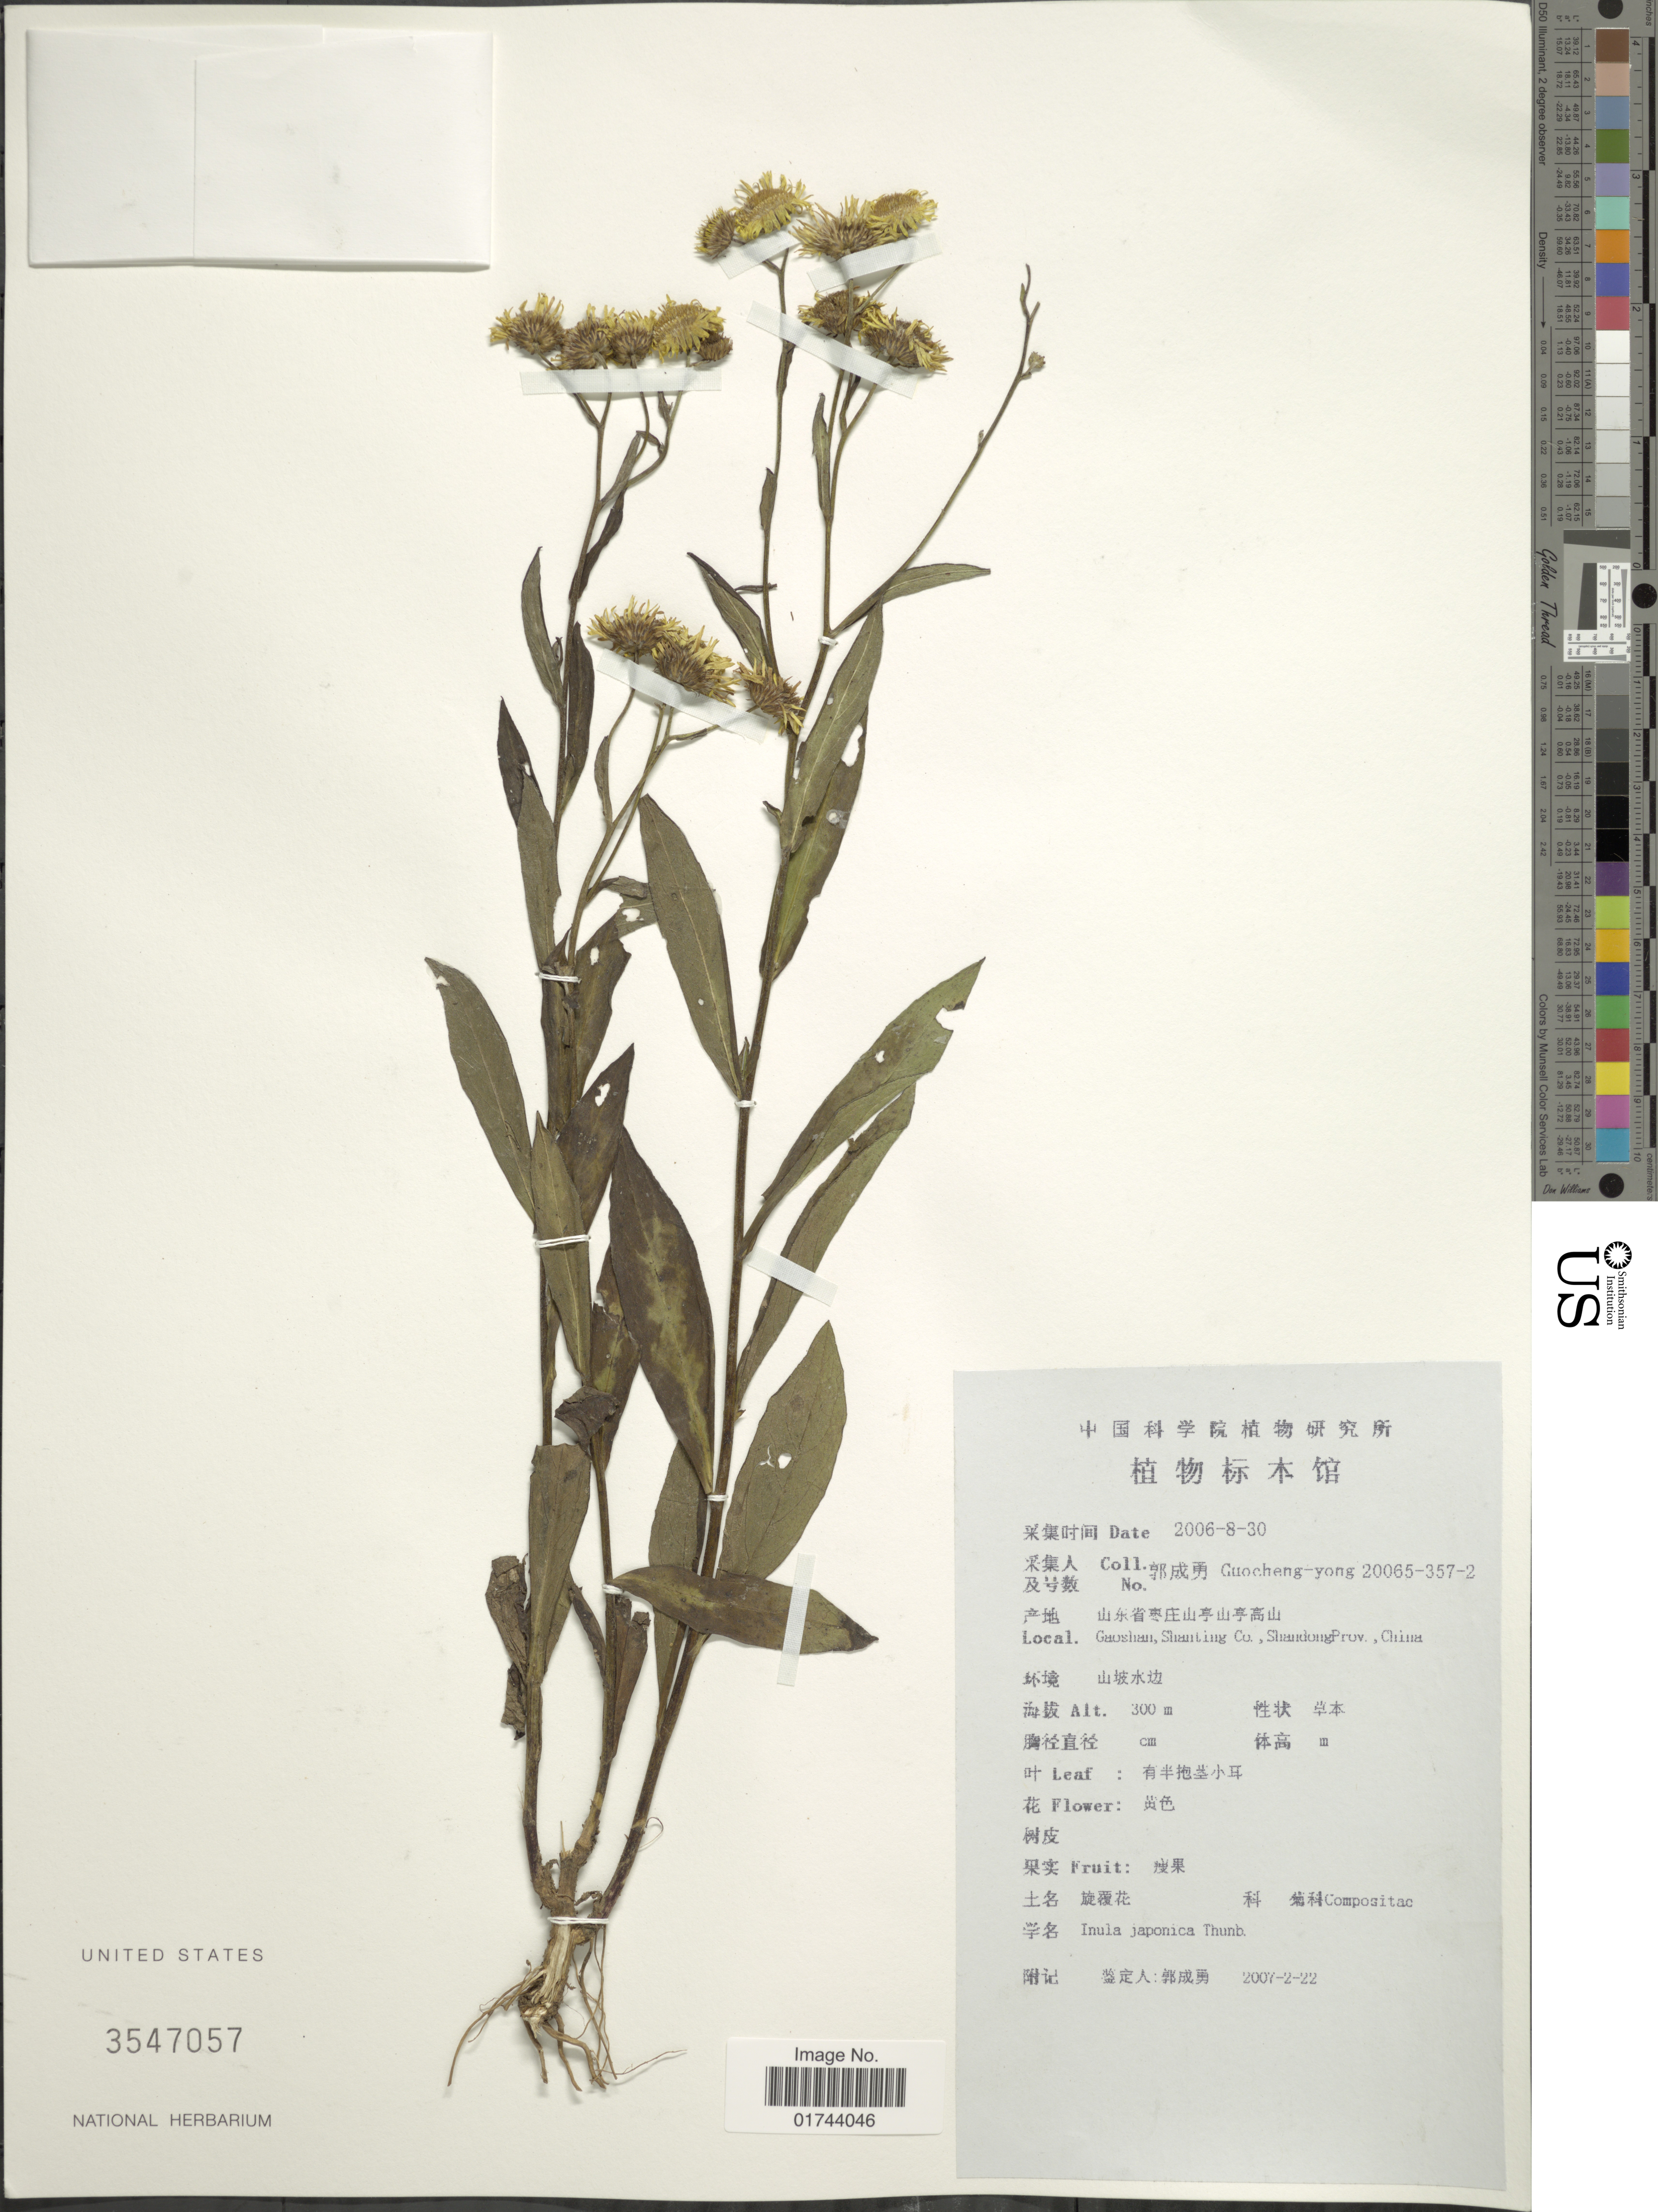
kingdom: Plantae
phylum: Tracheophyta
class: Magnoliopsida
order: Asterales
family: Asteraceae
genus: Inula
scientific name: Inula japonica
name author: Thunb.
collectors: Guo cheng-yong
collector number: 20065-357-2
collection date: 2006-08-30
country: China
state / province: Shandong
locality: Gaoshan, Shanting Co.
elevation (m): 300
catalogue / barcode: US 3547057